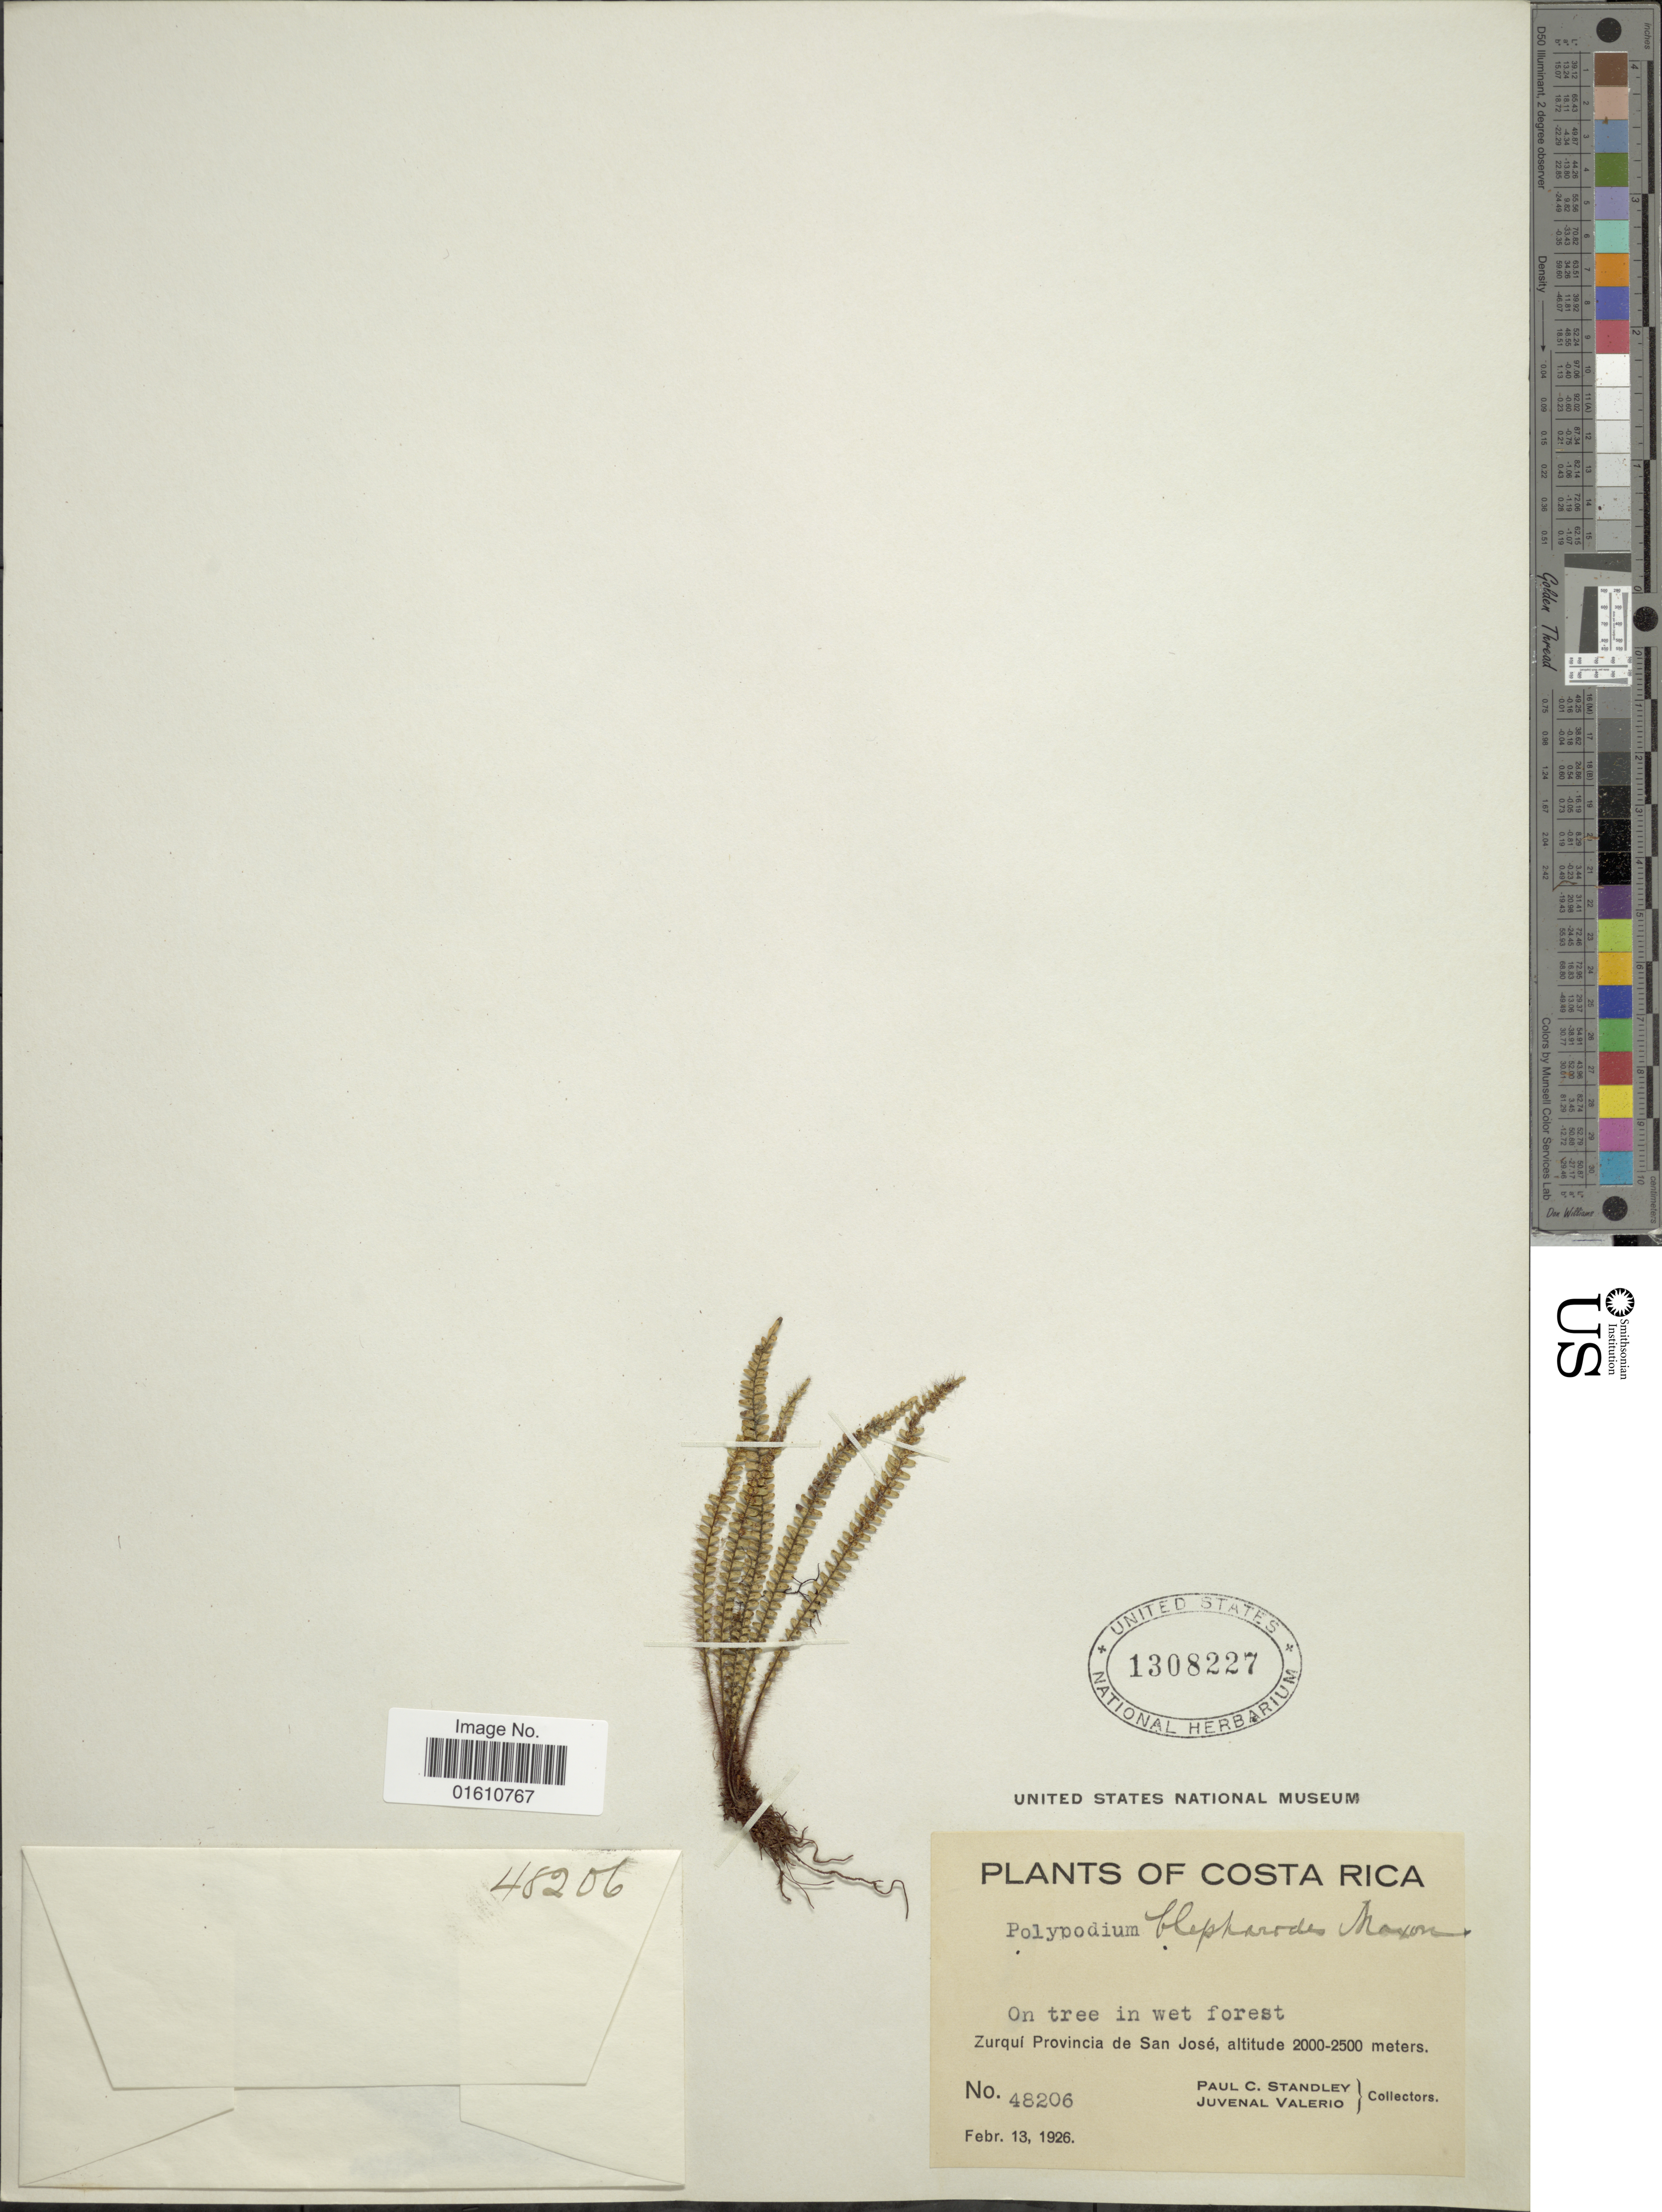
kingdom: Plantae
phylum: Tracheophyta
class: Polypodiopsida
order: Polypodiales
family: Polypodiaceae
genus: Moranopteris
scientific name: Moranopteris taenifolia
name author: (Jenman) R. Y. Hirai & J. Prado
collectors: P. C. Standley & J. Valerio R.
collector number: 48206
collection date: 1926-02-13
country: Costa Rica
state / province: San José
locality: Zurqui Provincia de San Jose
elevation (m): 2000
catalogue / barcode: US 1308227